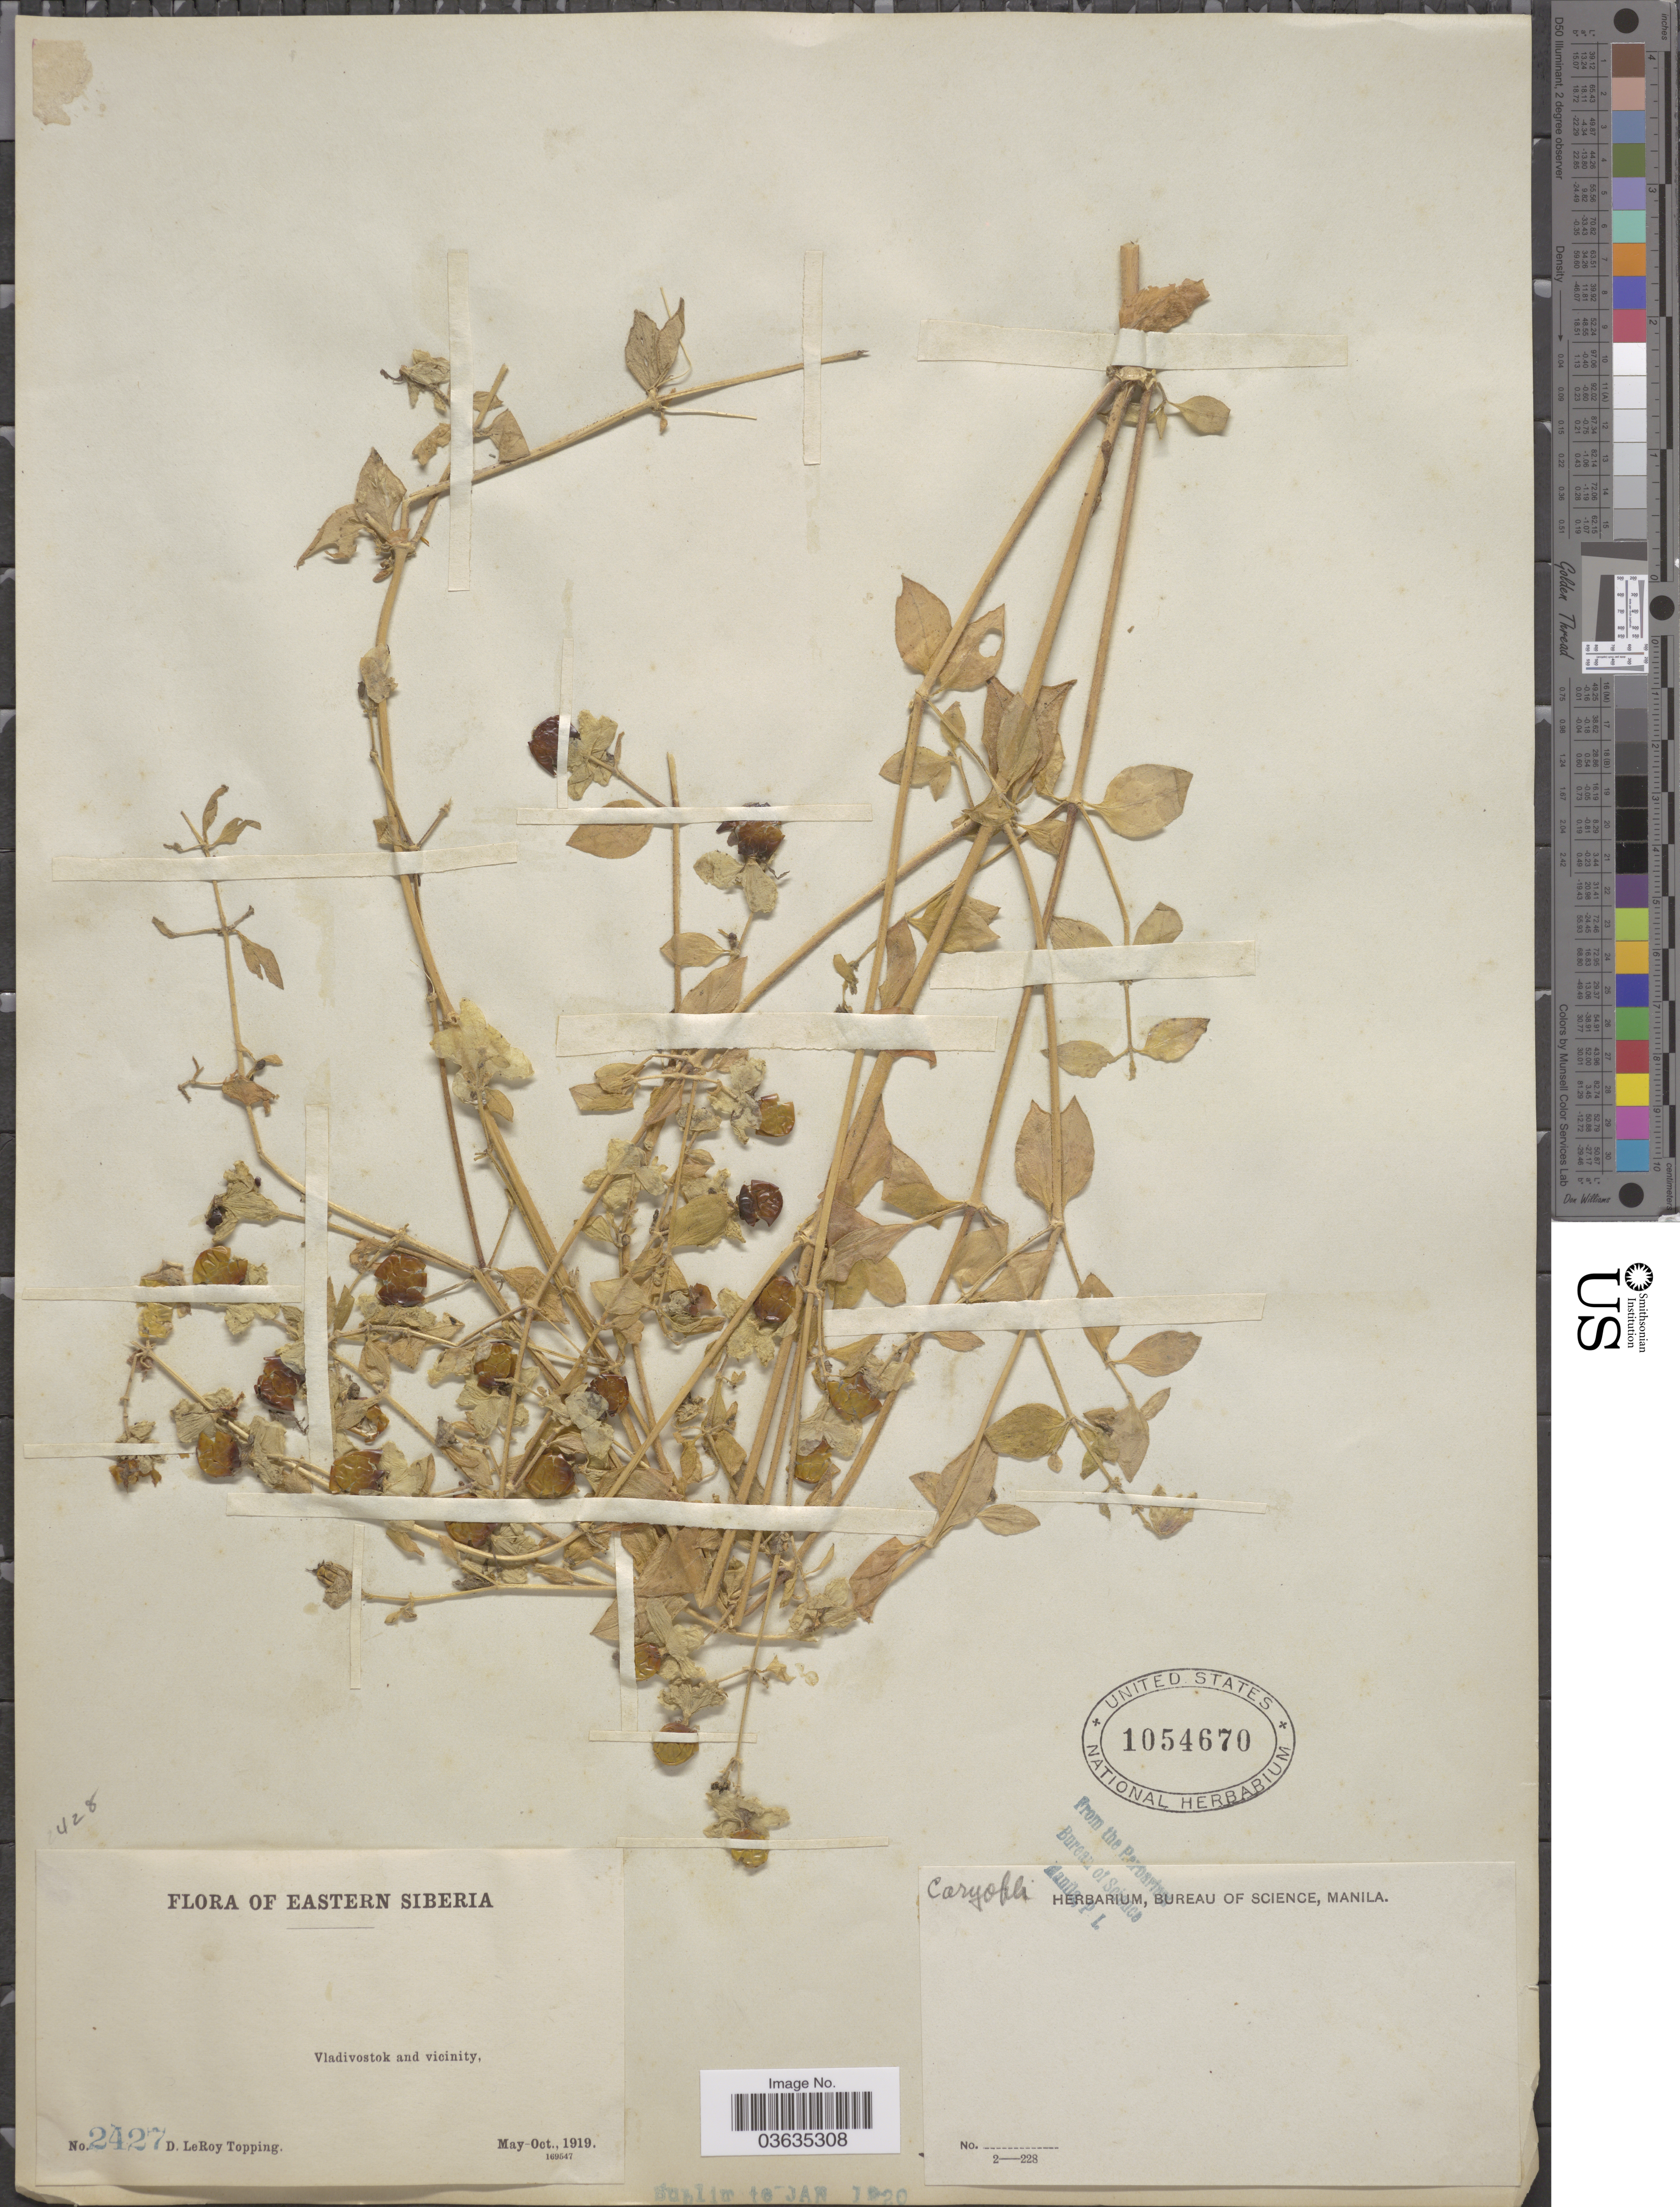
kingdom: Plantae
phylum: Tracheophyta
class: Magnoliopsida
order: Caryophyllales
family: Caryophyllaceae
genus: Silene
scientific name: Silene baccifera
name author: (L.) Durande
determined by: U.S. National Herbarium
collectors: D. L. Topping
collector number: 2427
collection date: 1919-05/1919-10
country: Russian Federation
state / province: Primorsky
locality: Eastern Siberia. Vladivostok and vicinity.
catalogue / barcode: US 1054670